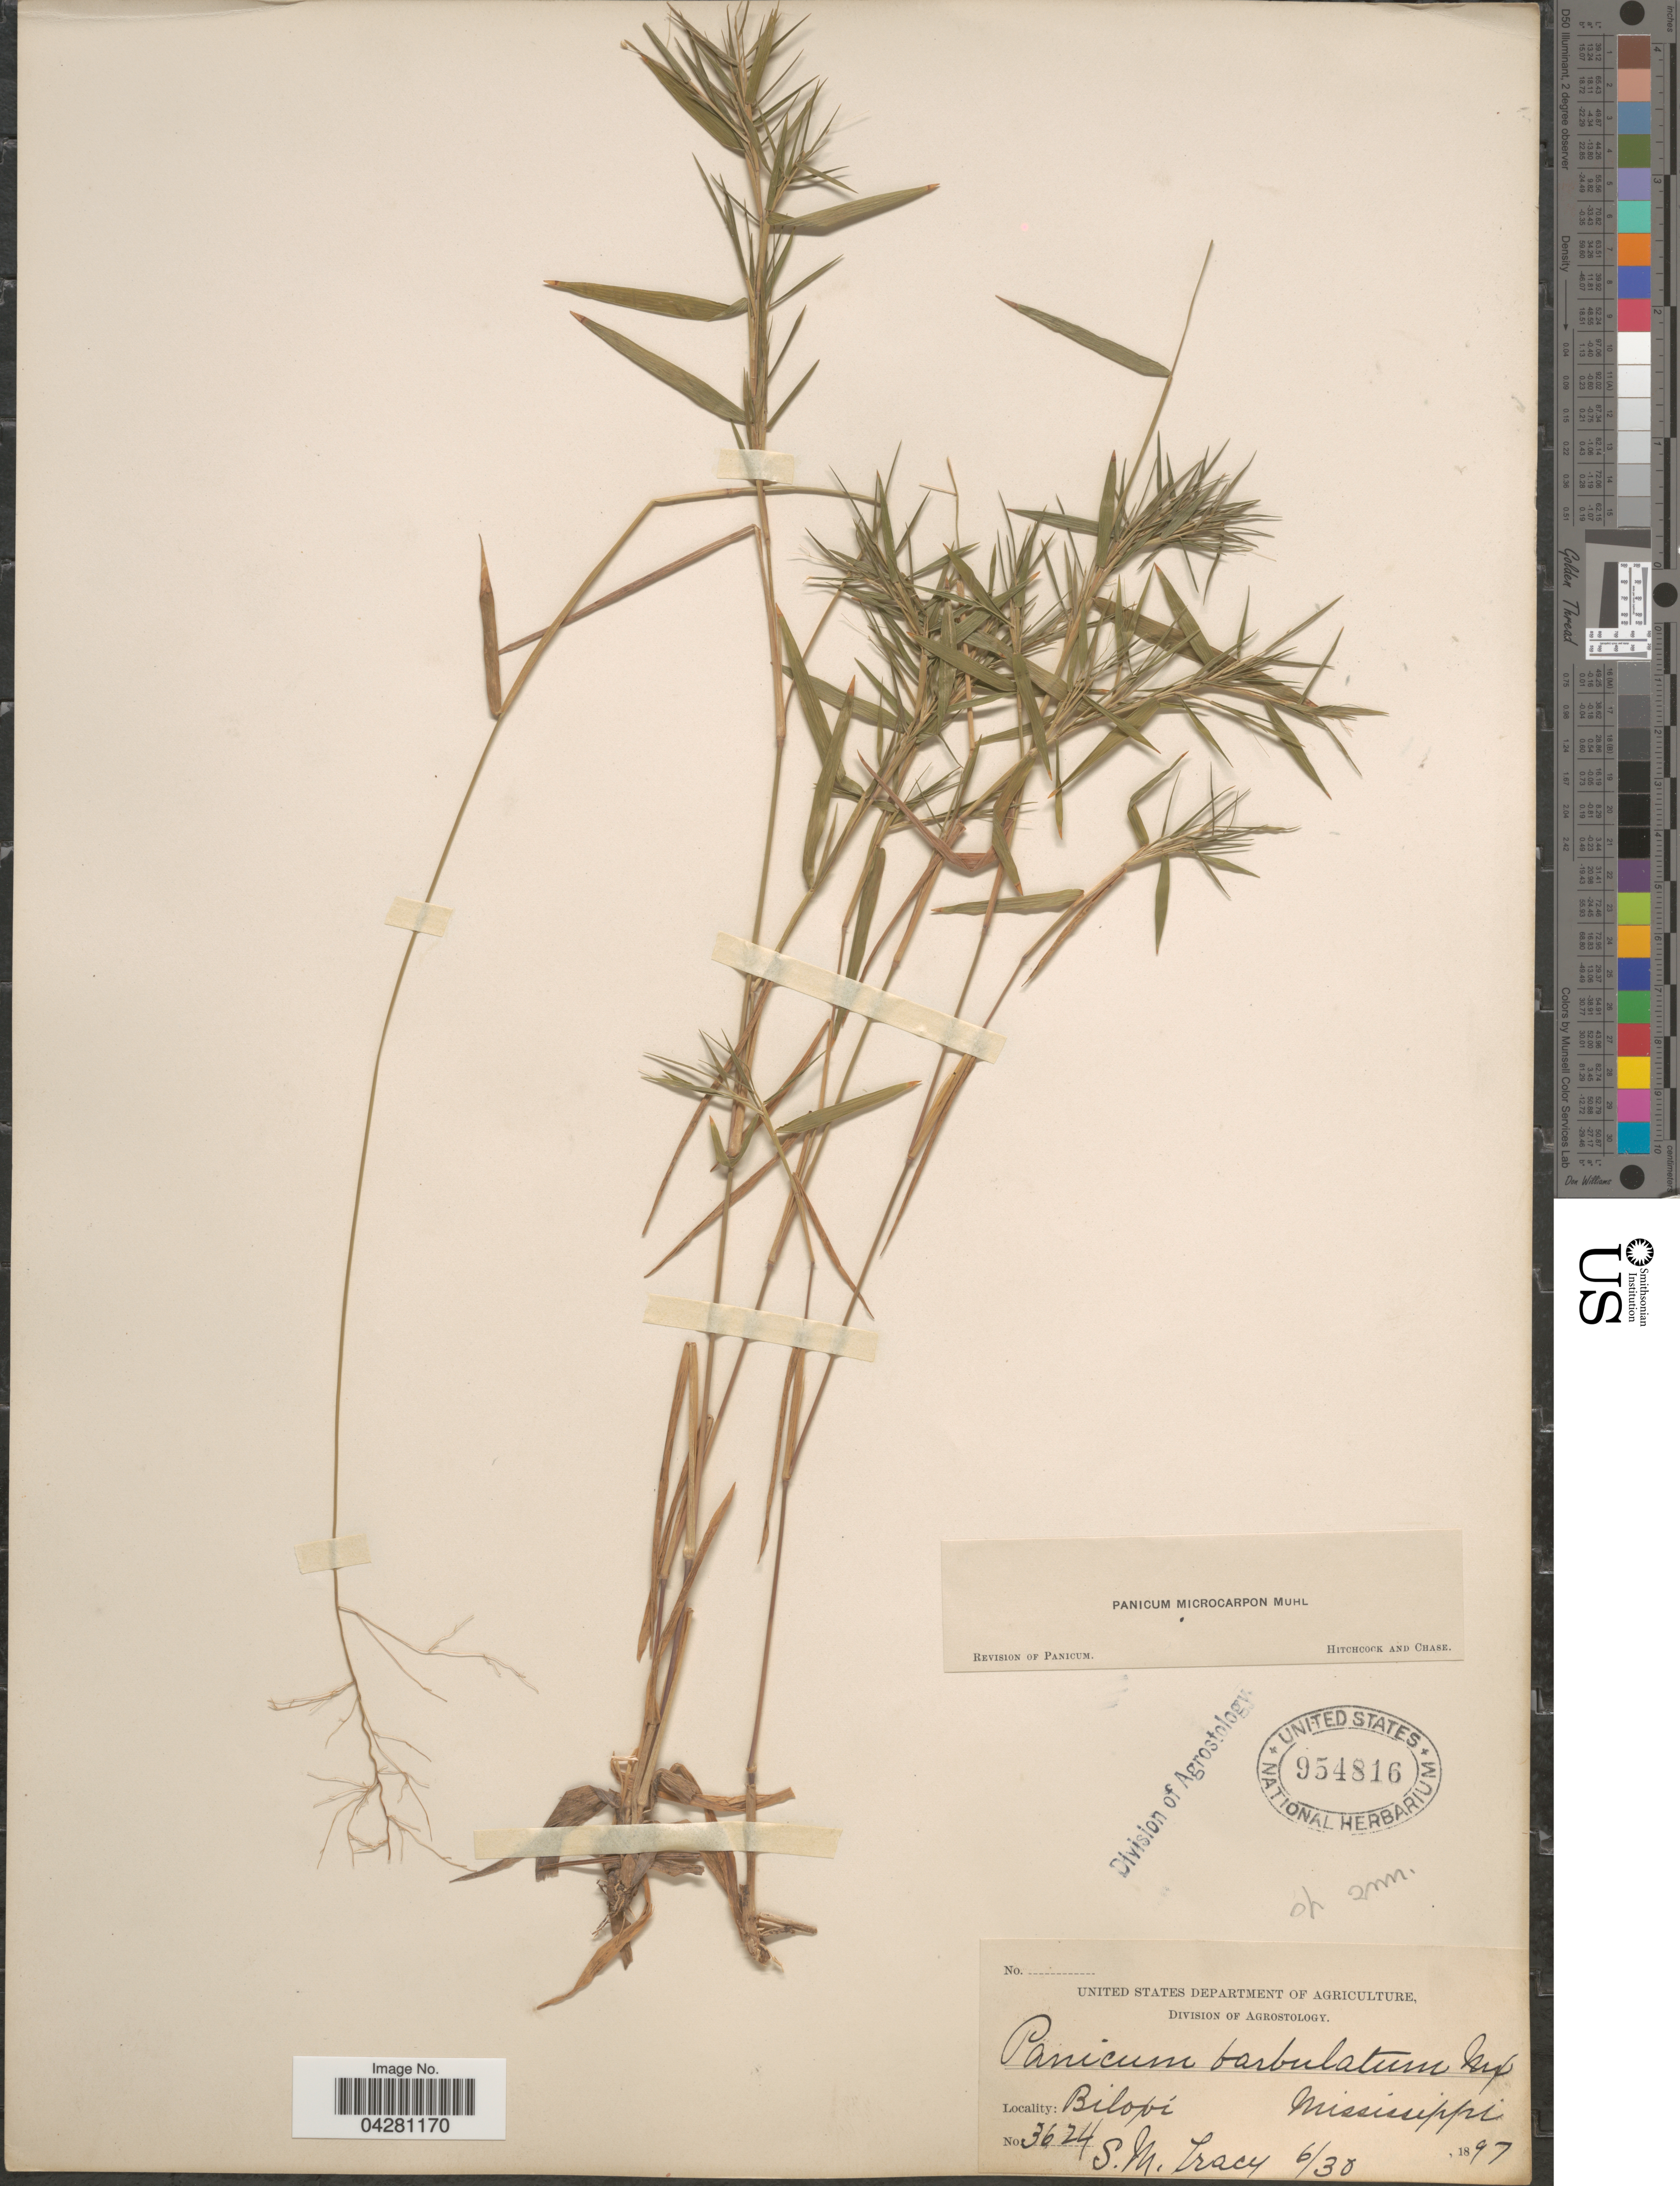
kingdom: Plantae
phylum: Tracheophyta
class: Liliopsida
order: Poales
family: Poaceae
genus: Dichanthelium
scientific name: Dichanthelium dichotomum var. dichotomum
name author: (L.) Gould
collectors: S. M. Tracy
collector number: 3624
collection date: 1897-06-30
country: United States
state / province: Mississippi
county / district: Harrison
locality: Biloxi.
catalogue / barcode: US 954816